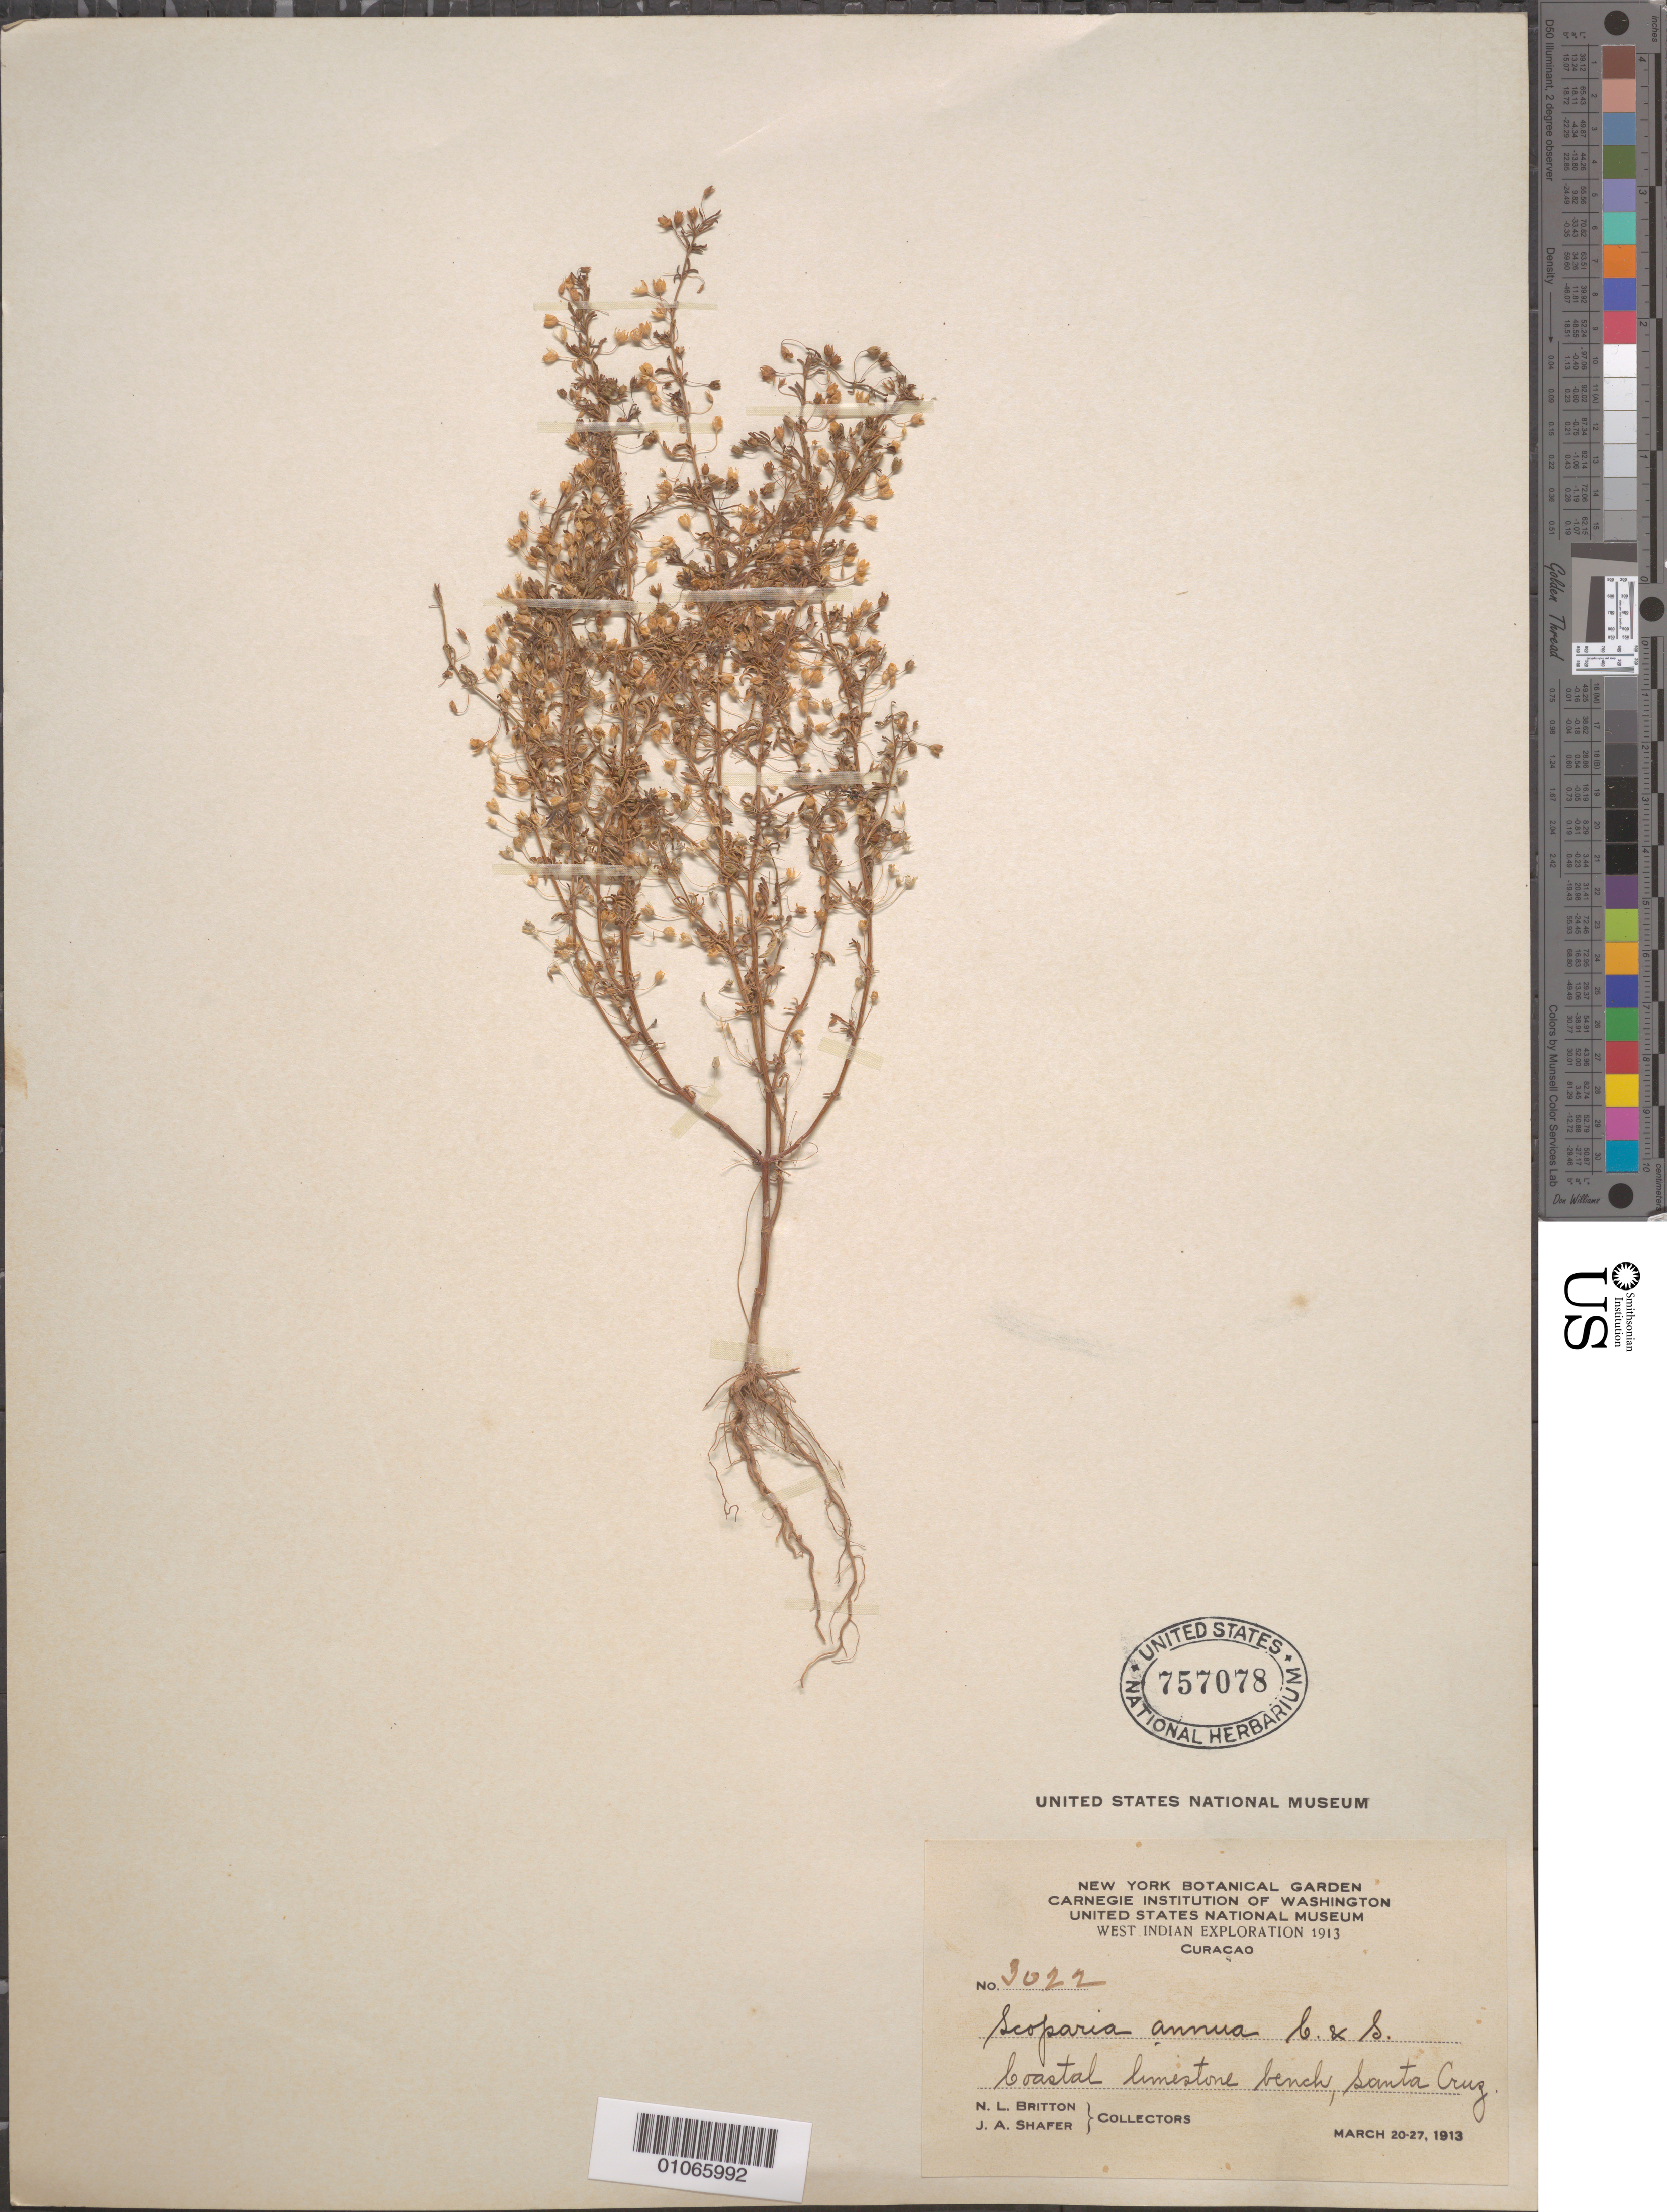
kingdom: Plantae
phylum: Tracheophyta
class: Magnoliopsida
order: Lamiales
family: Plantaginaceae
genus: Scoparia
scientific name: Scoparia annua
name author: Cham. ex Schltdl.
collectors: N. Britton & J. A. Shafer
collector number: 3022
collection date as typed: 20 Mar 1913 to 27 Mar 1913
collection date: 1913-03-20/1913-03-27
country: Curaçao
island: Curaçao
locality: Coastal limestone beach, Santa Cruz.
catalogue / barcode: US 757078